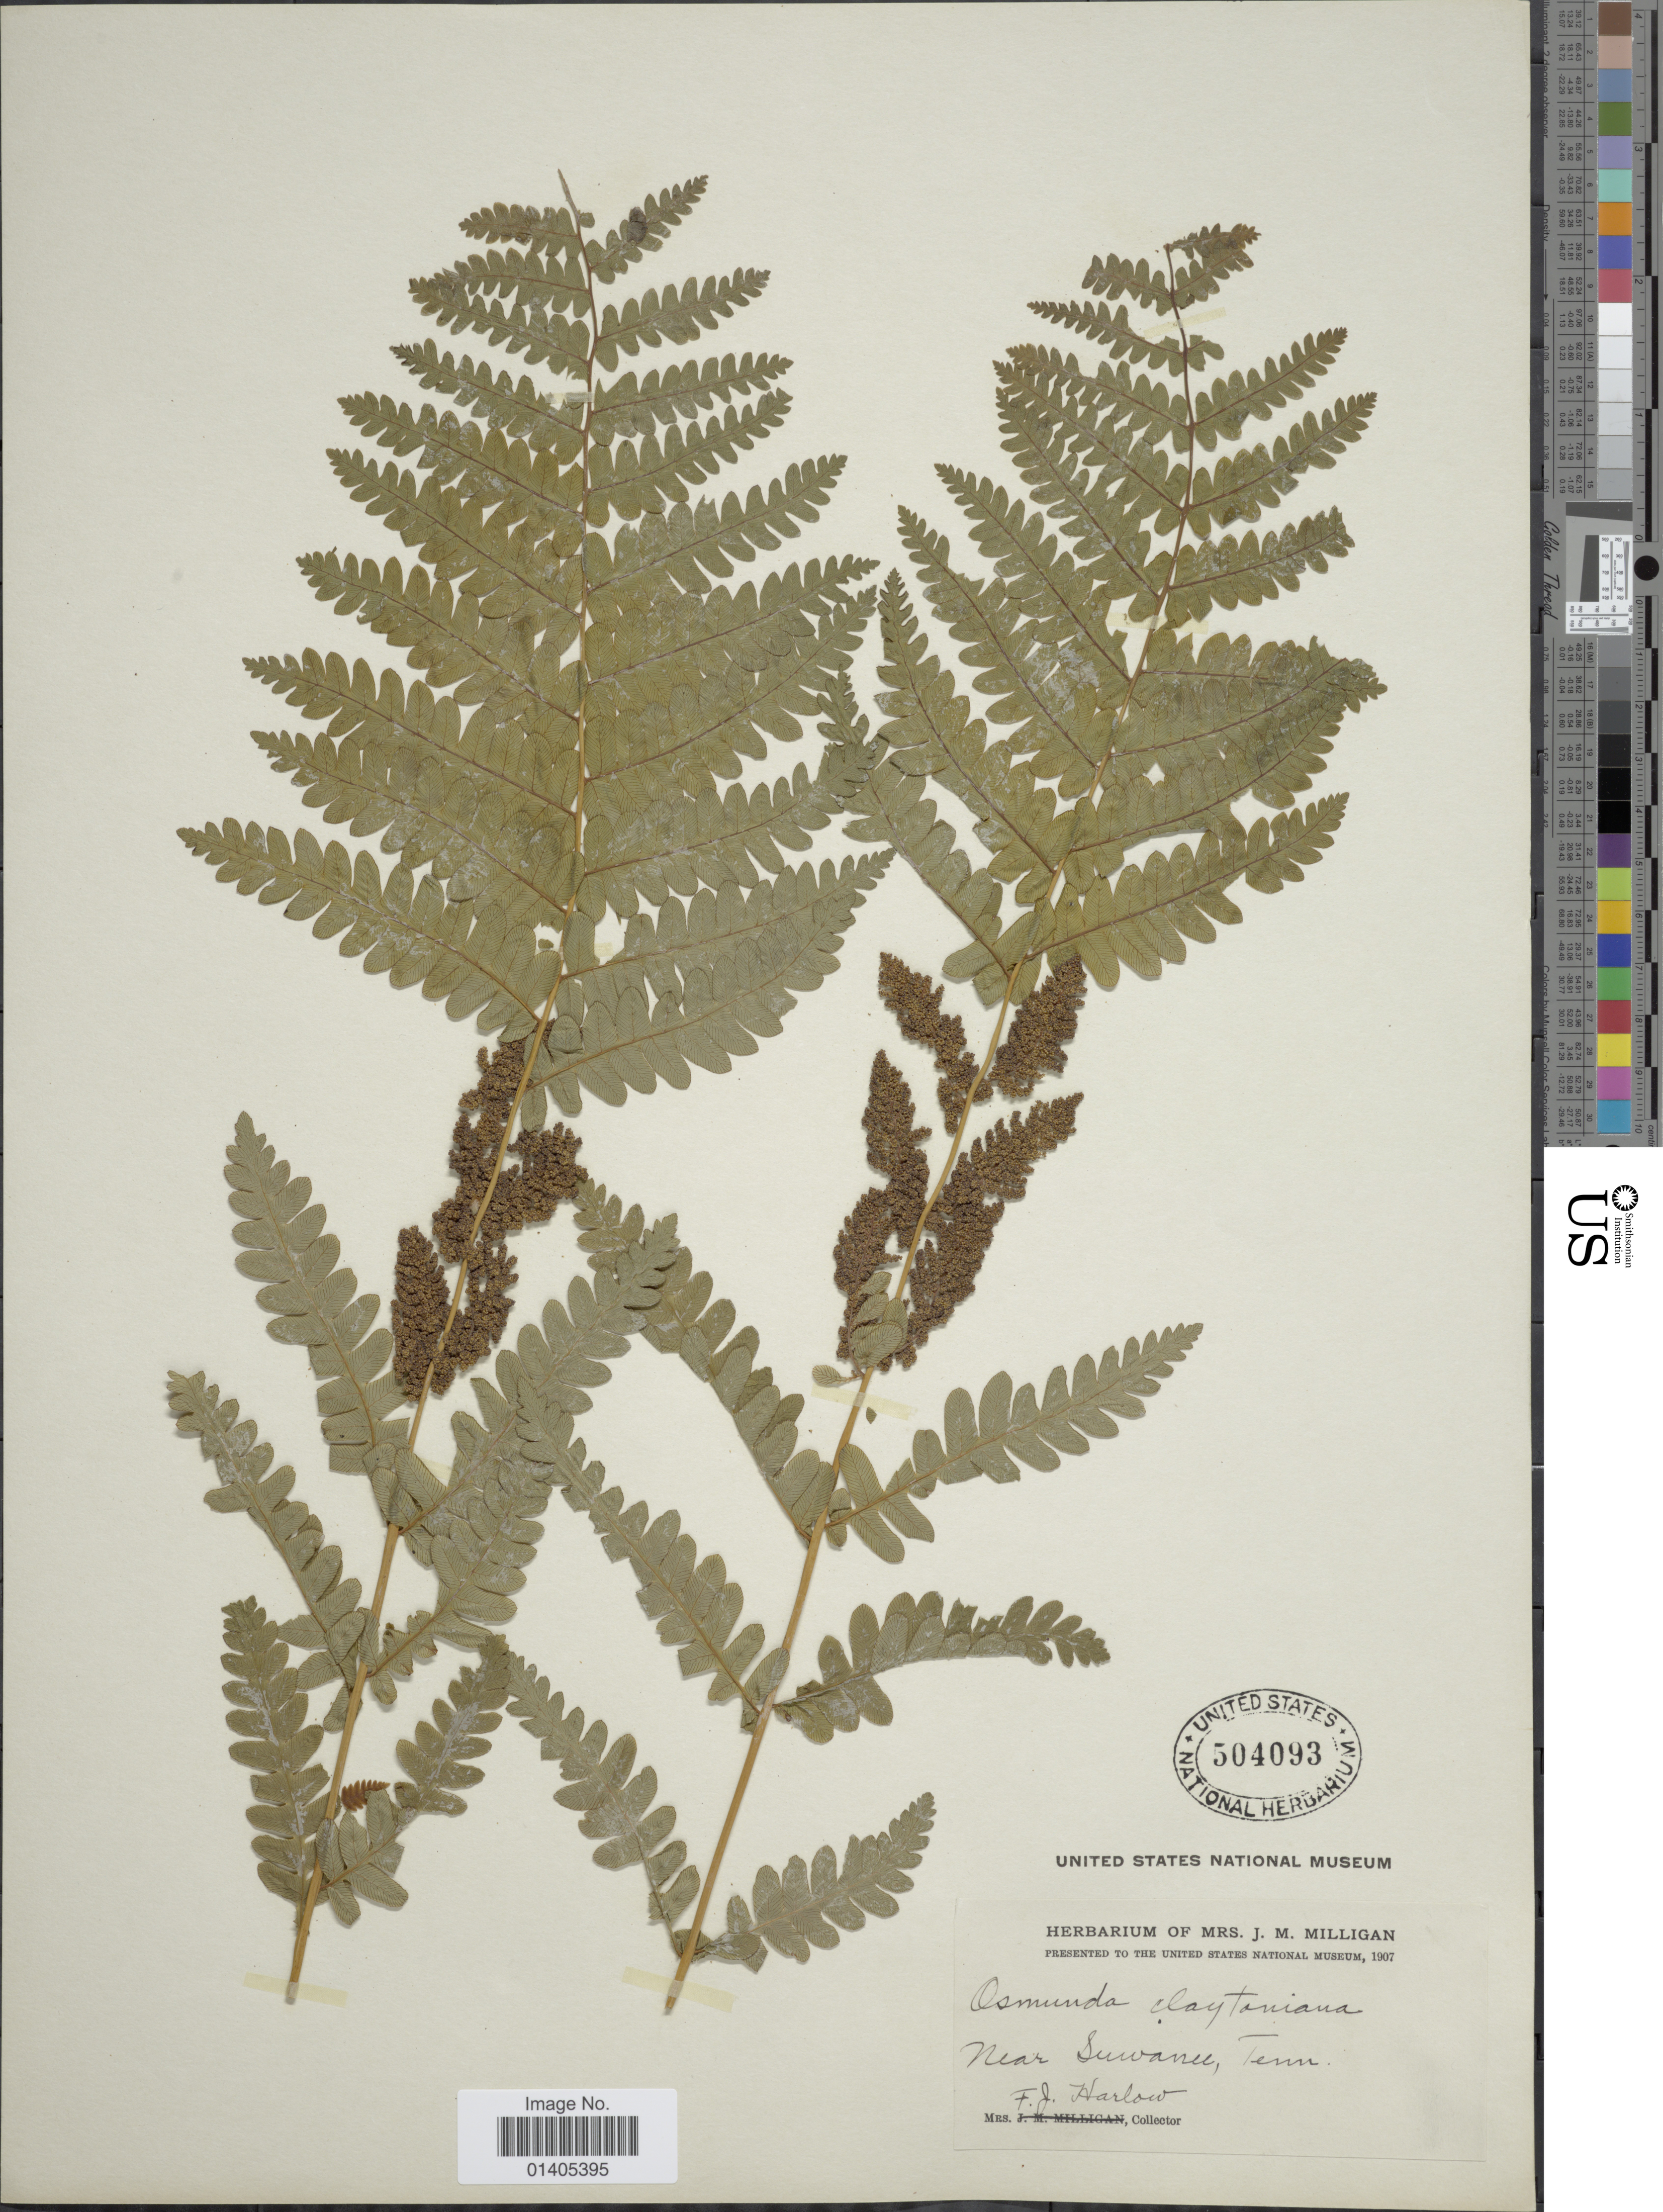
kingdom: Plantae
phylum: Tracheophyta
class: Polypodiopsida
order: Osmundales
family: Osmundaceae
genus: Osmunda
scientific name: Osmunda claytoniana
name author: (L.) Tagawa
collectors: F. Harlow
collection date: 1907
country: United States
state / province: Tennessee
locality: Near Suwanee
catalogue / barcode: US 504093